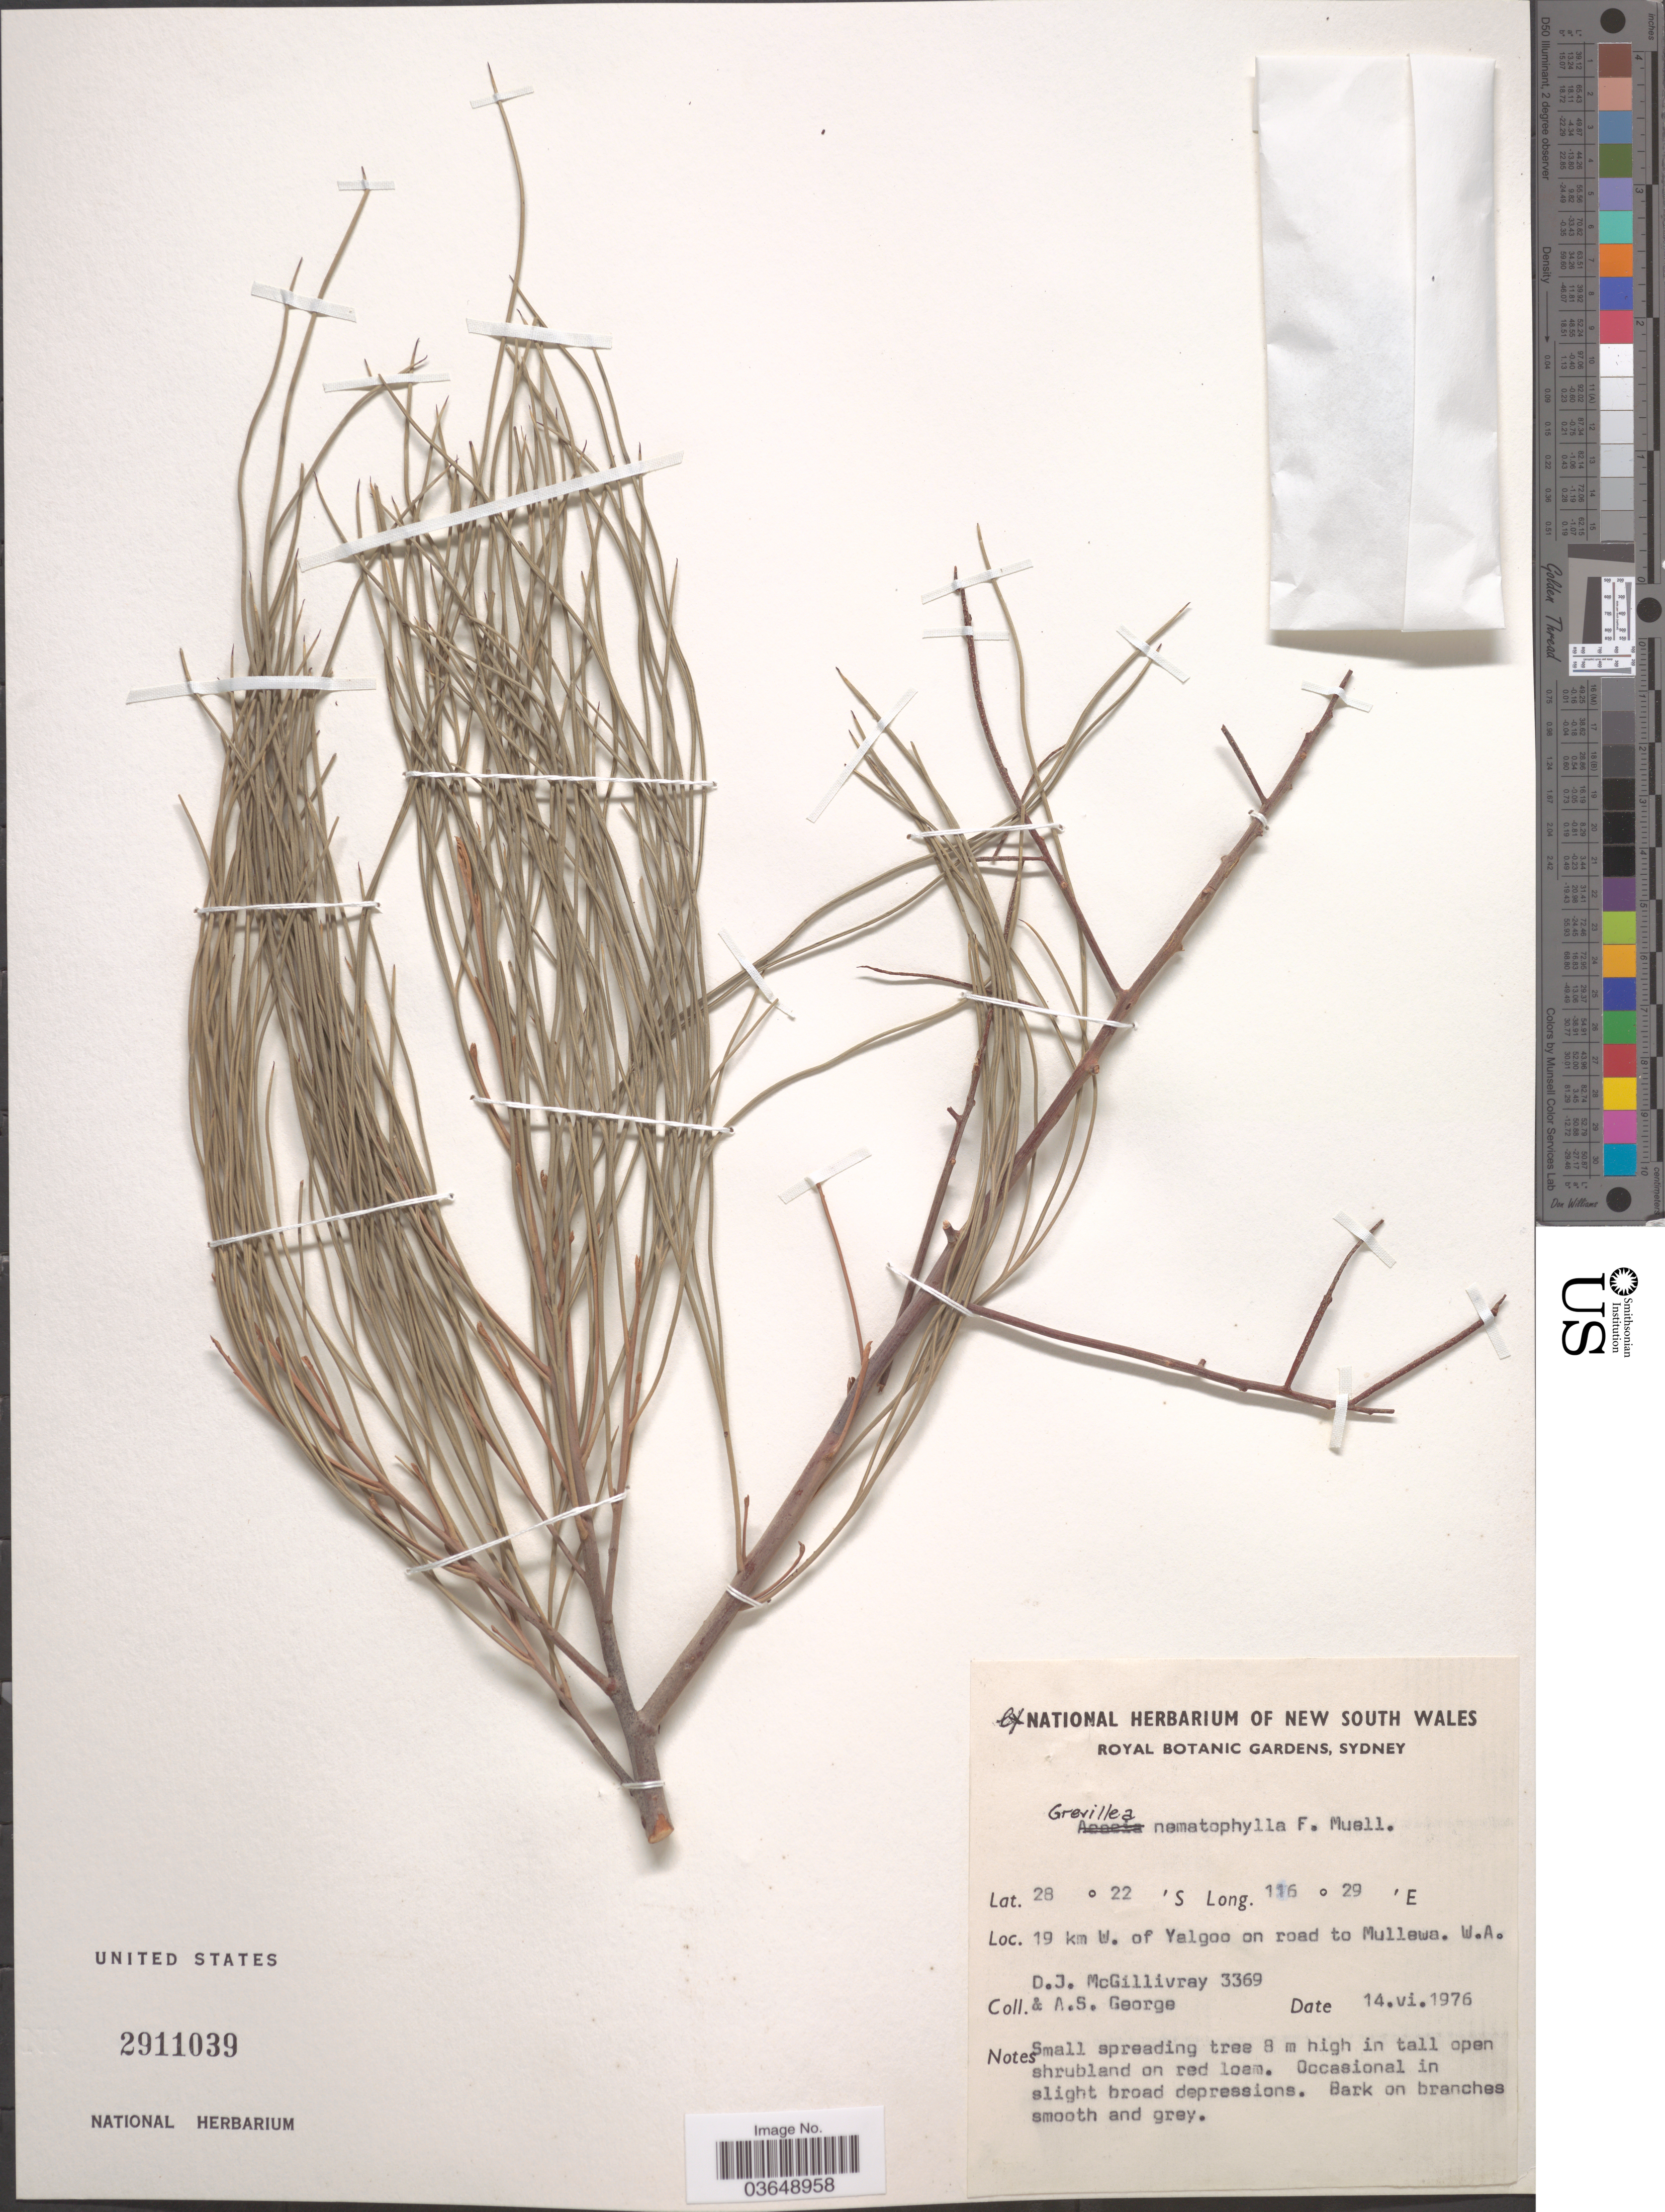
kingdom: Plantae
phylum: Tracheophyta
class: Magnoliopsida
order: Proteales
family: Proteaceae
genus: Grevillea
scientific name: Grevillea ceratophylla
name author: R. Br.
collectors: D. J. McGillivray & A. S. George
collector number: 3369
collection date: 1976-06-14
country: Australia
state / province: Western Australia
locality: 19 km W. of Yalgoo on road to Mullewa. W.A.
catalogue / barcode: US 2911039